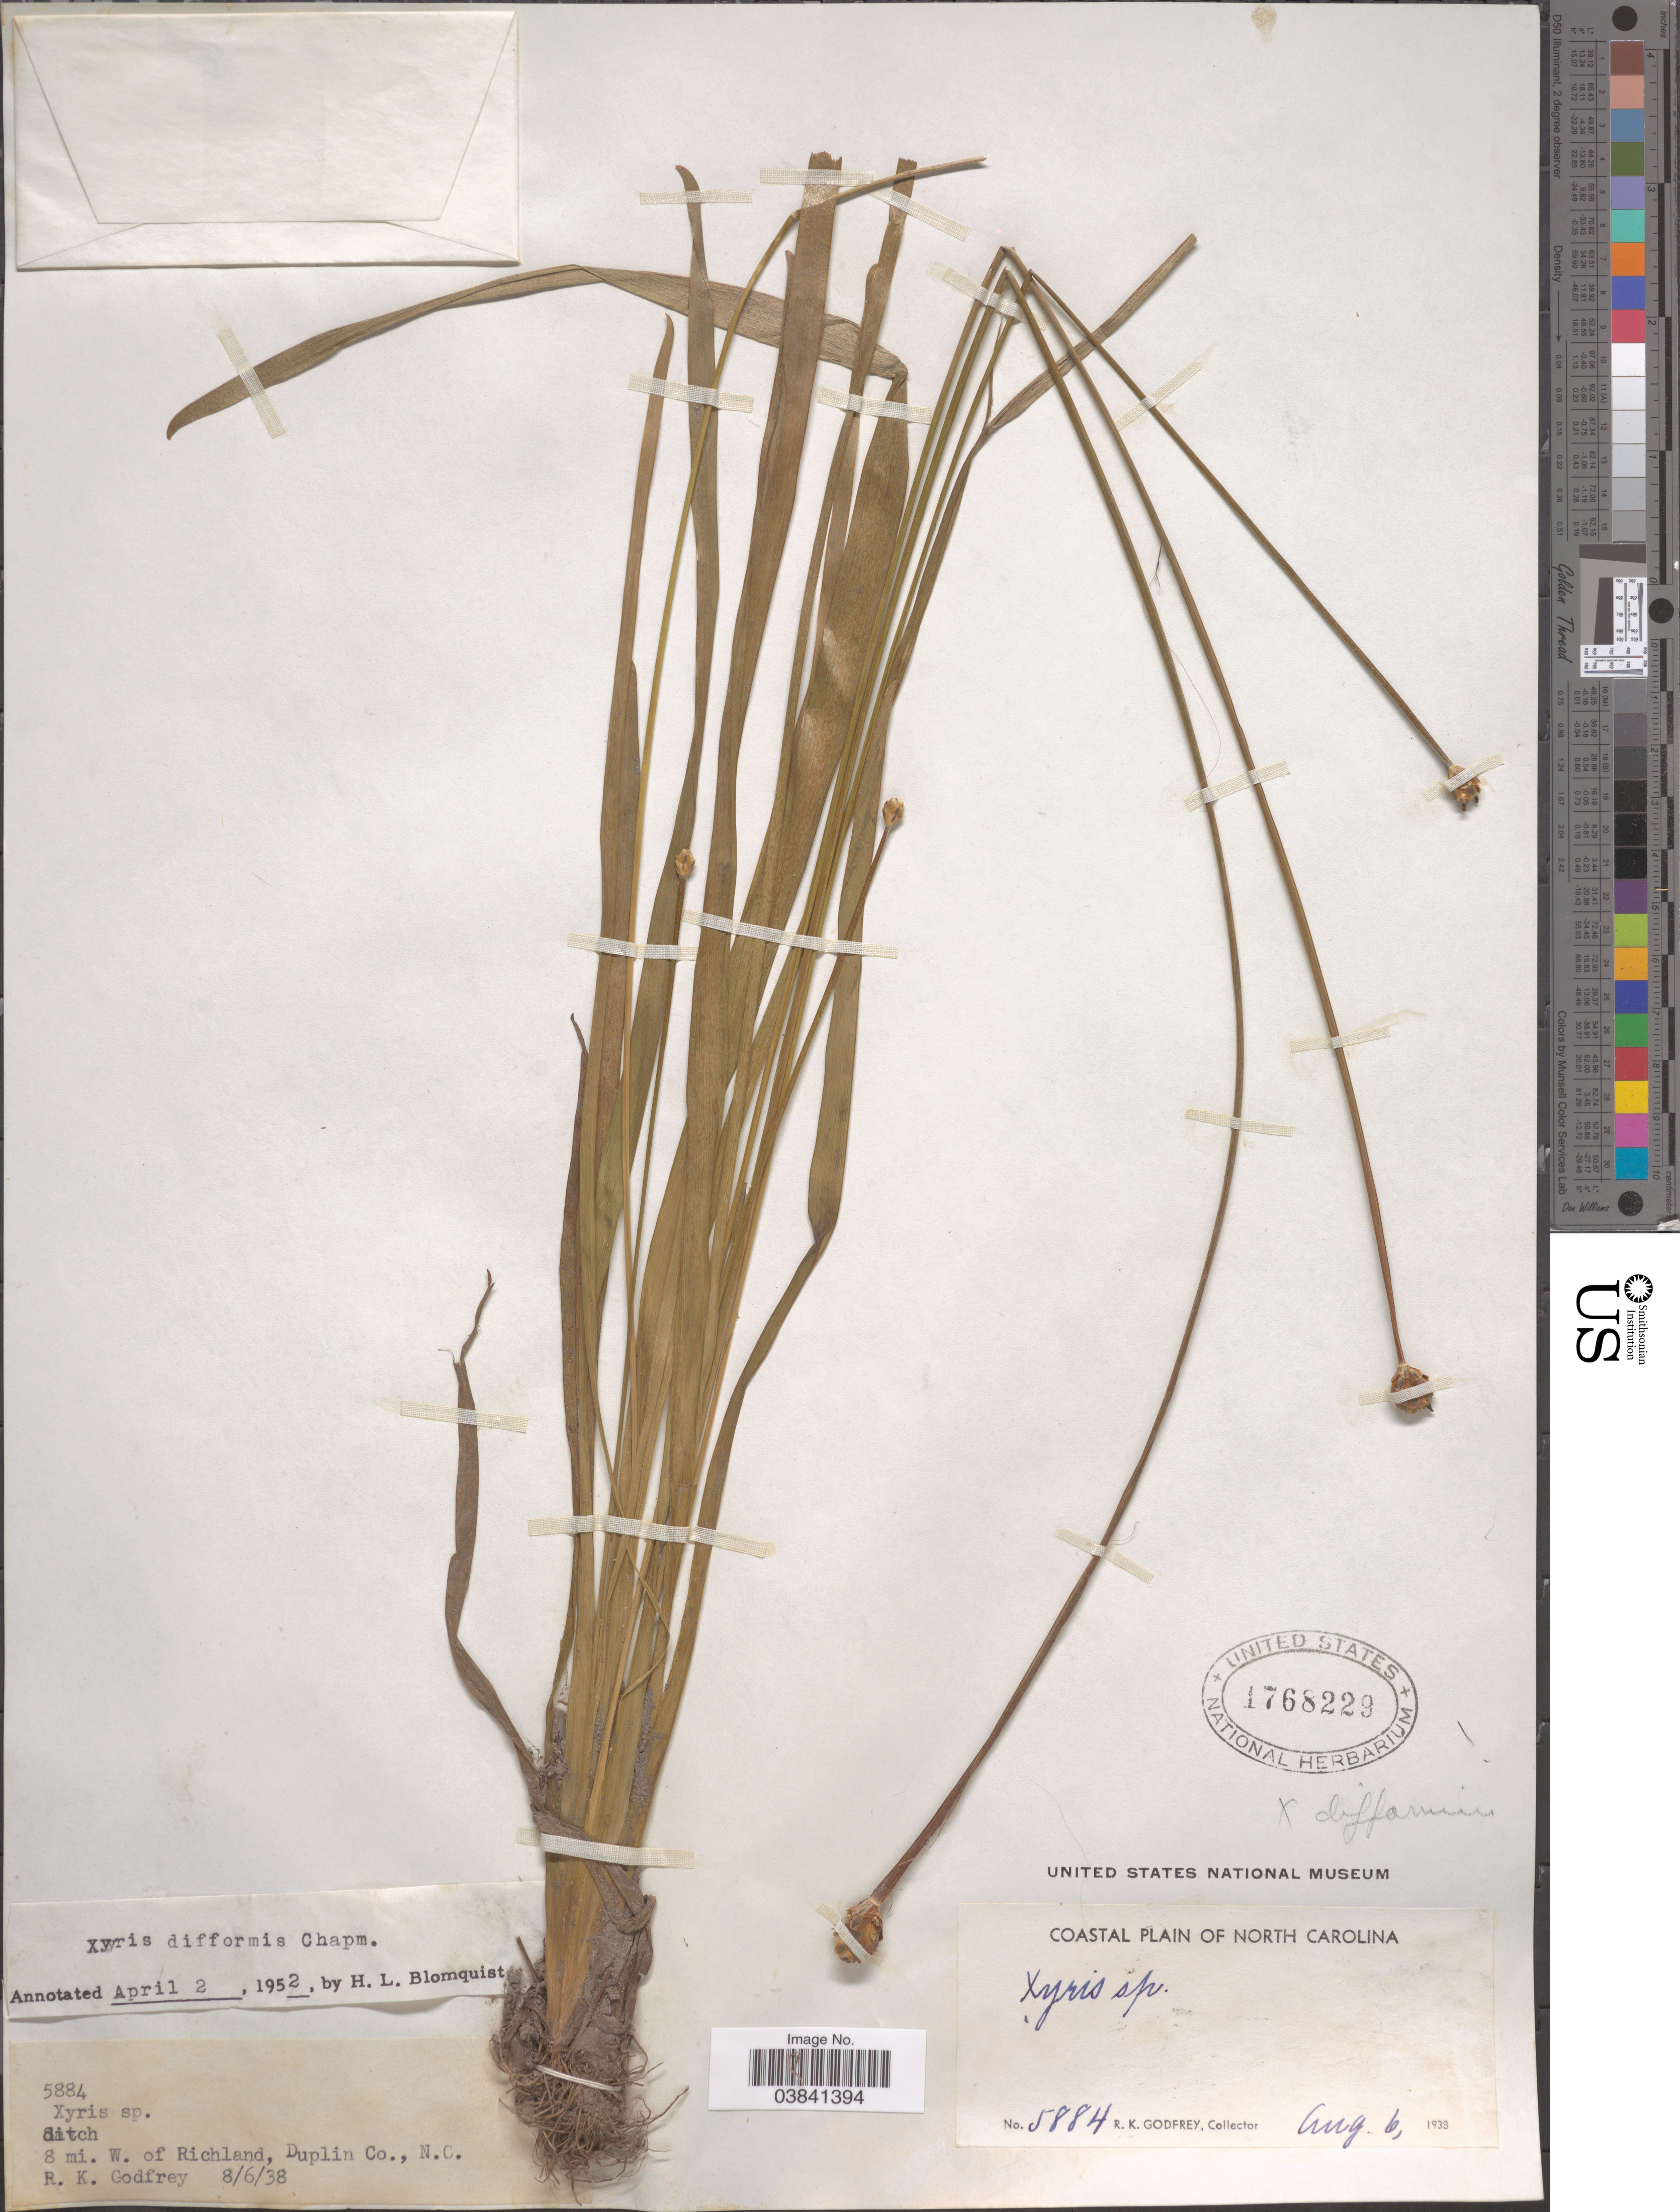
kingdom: Plantae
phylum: Tracheophyta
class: Liliopsida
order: Poales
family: Xyridaceae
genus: Xyris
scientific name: Xyris difformis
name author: Chapm.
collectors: R. K. Godfrey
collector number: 5884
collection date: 1938-08-06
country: United States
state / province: North Carolina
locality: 8 mi. W. of Richland, Duplin Co. Coastal Plain of North Carolina.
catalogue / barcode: US 1768229